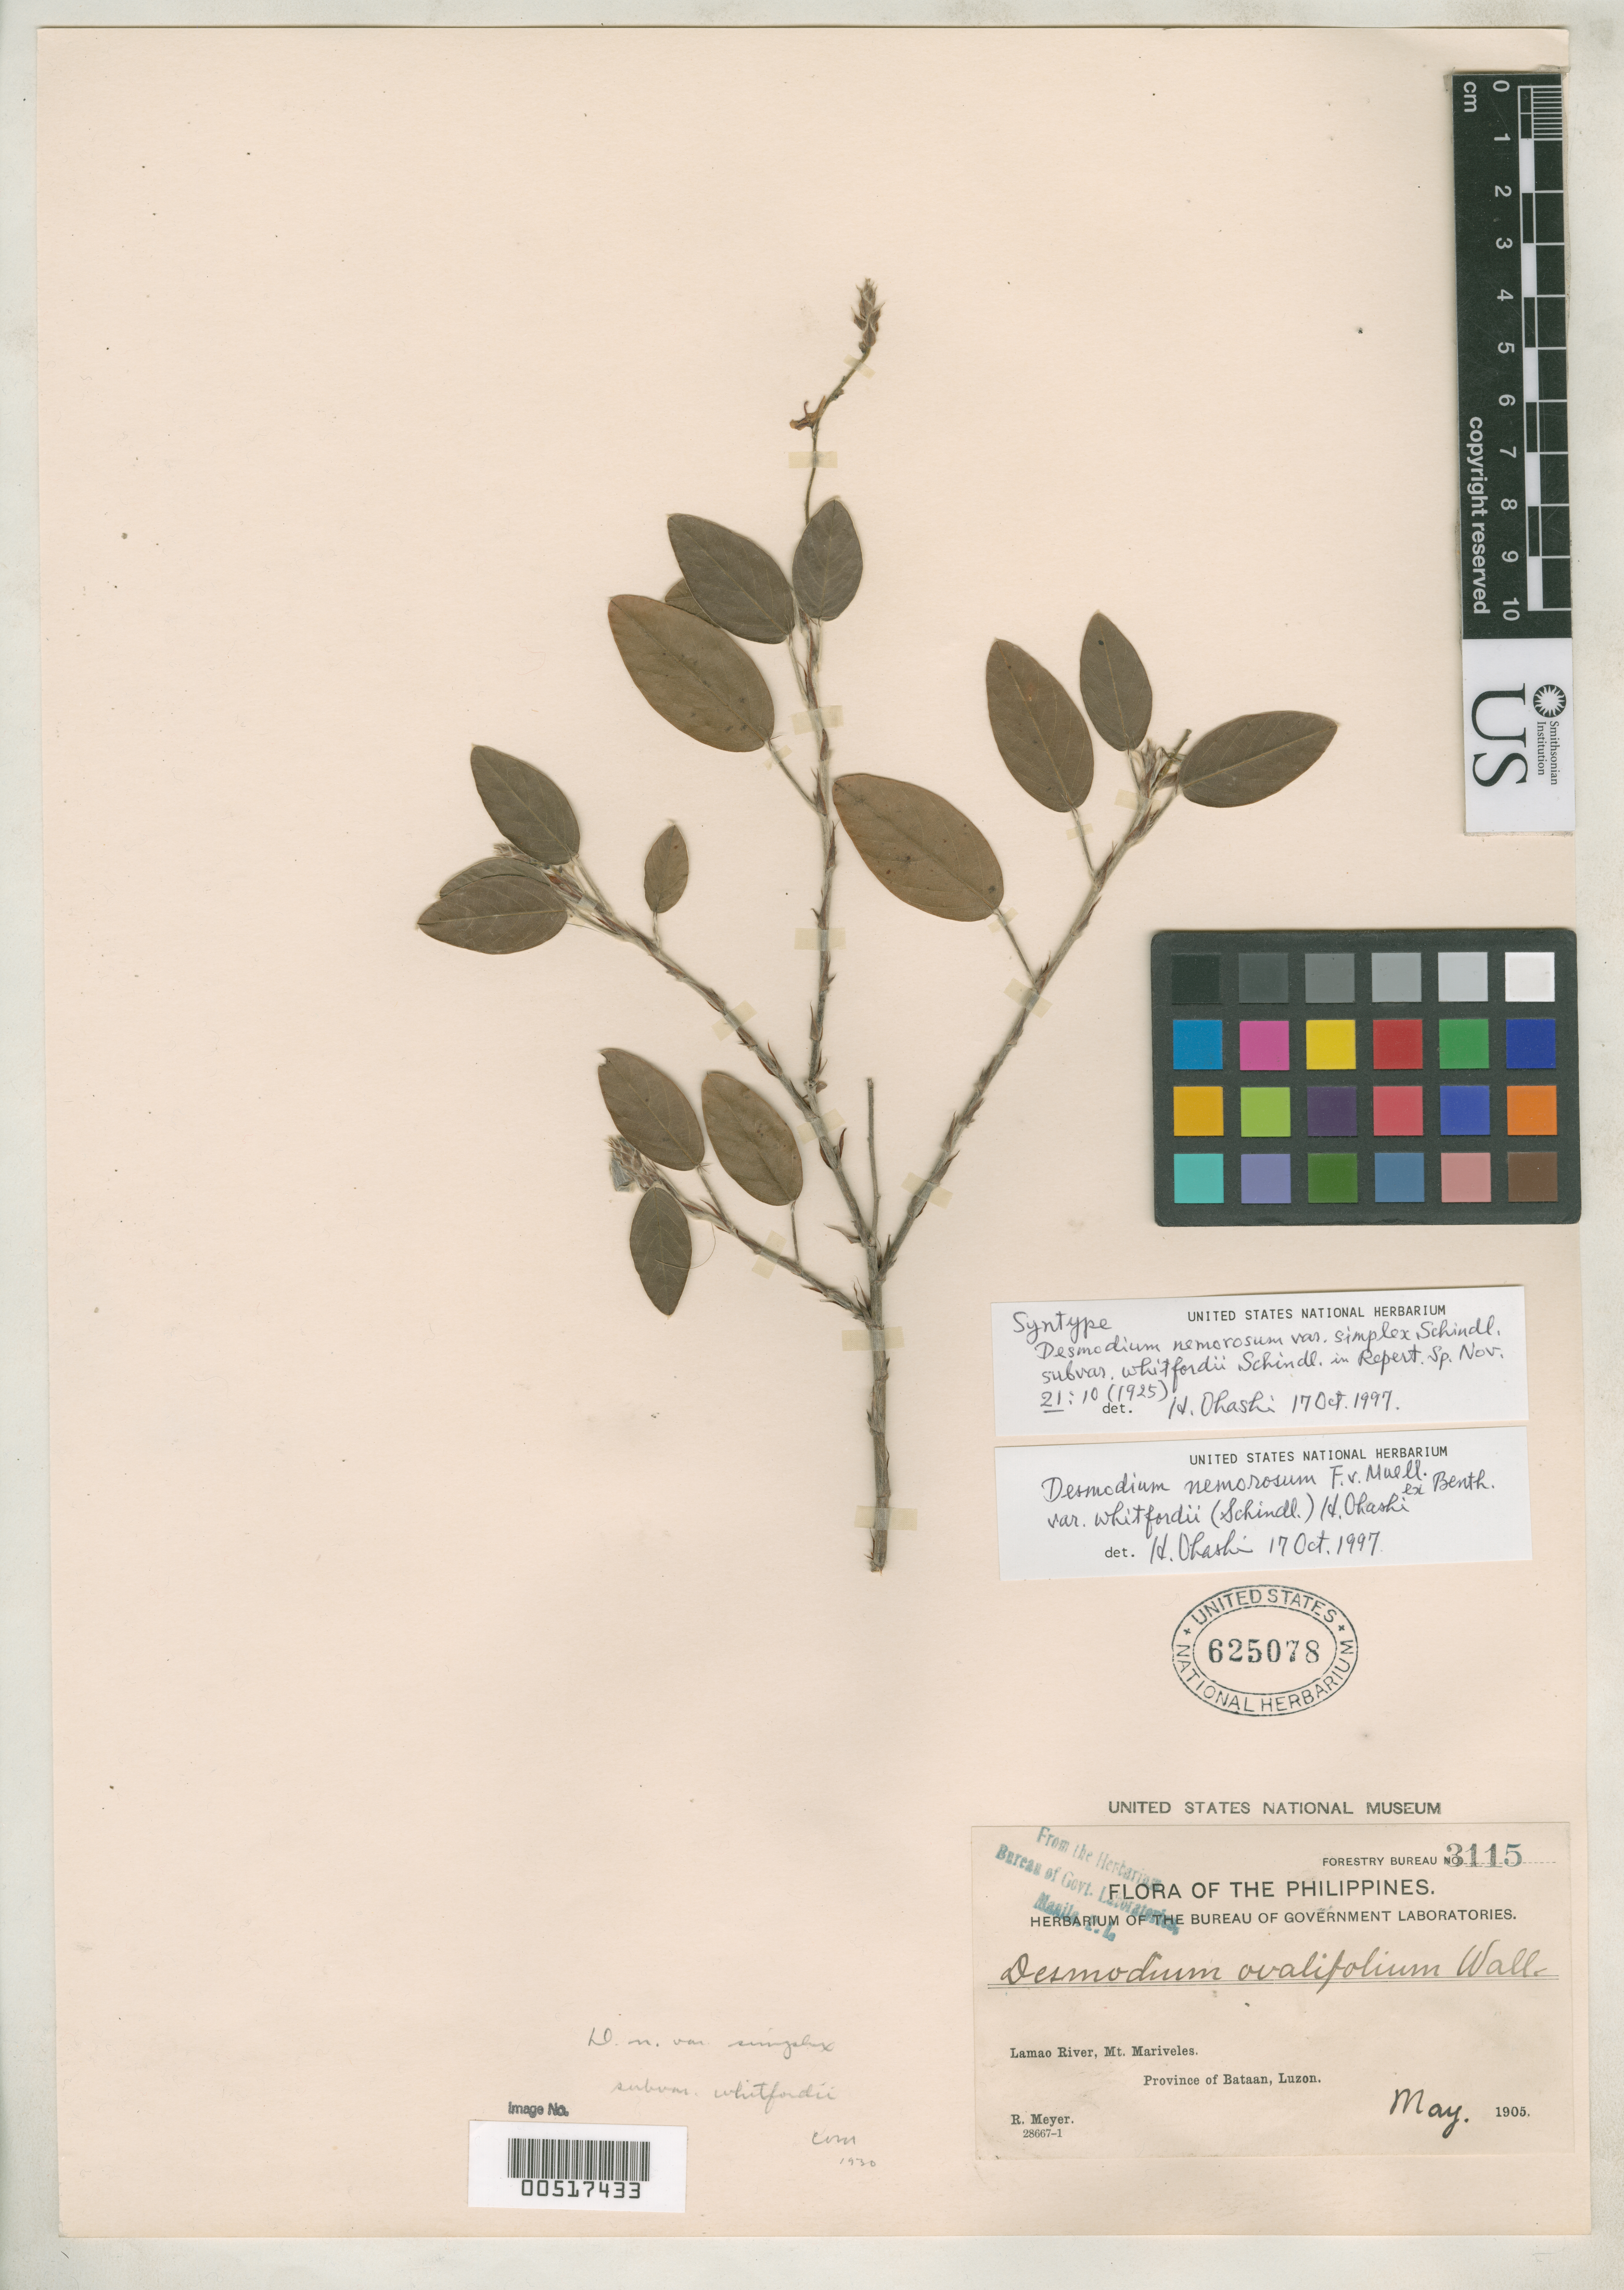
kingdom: Plantae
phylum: Tracheophyta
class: Magnoliopsida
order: Fabales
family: Fabaceae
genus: Desmodium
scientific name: Desmodium nemorosum var. whitfordii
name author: (Schindl.) H. Ohashi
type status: Isosyntype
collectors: R. Meyer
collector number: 3115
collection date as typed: May 1905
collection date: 1905-05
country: Philippines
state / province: Central Luzon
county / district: Bataan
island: Luzon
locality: Lamao River, Mt Mariveles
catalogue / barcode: US 625078